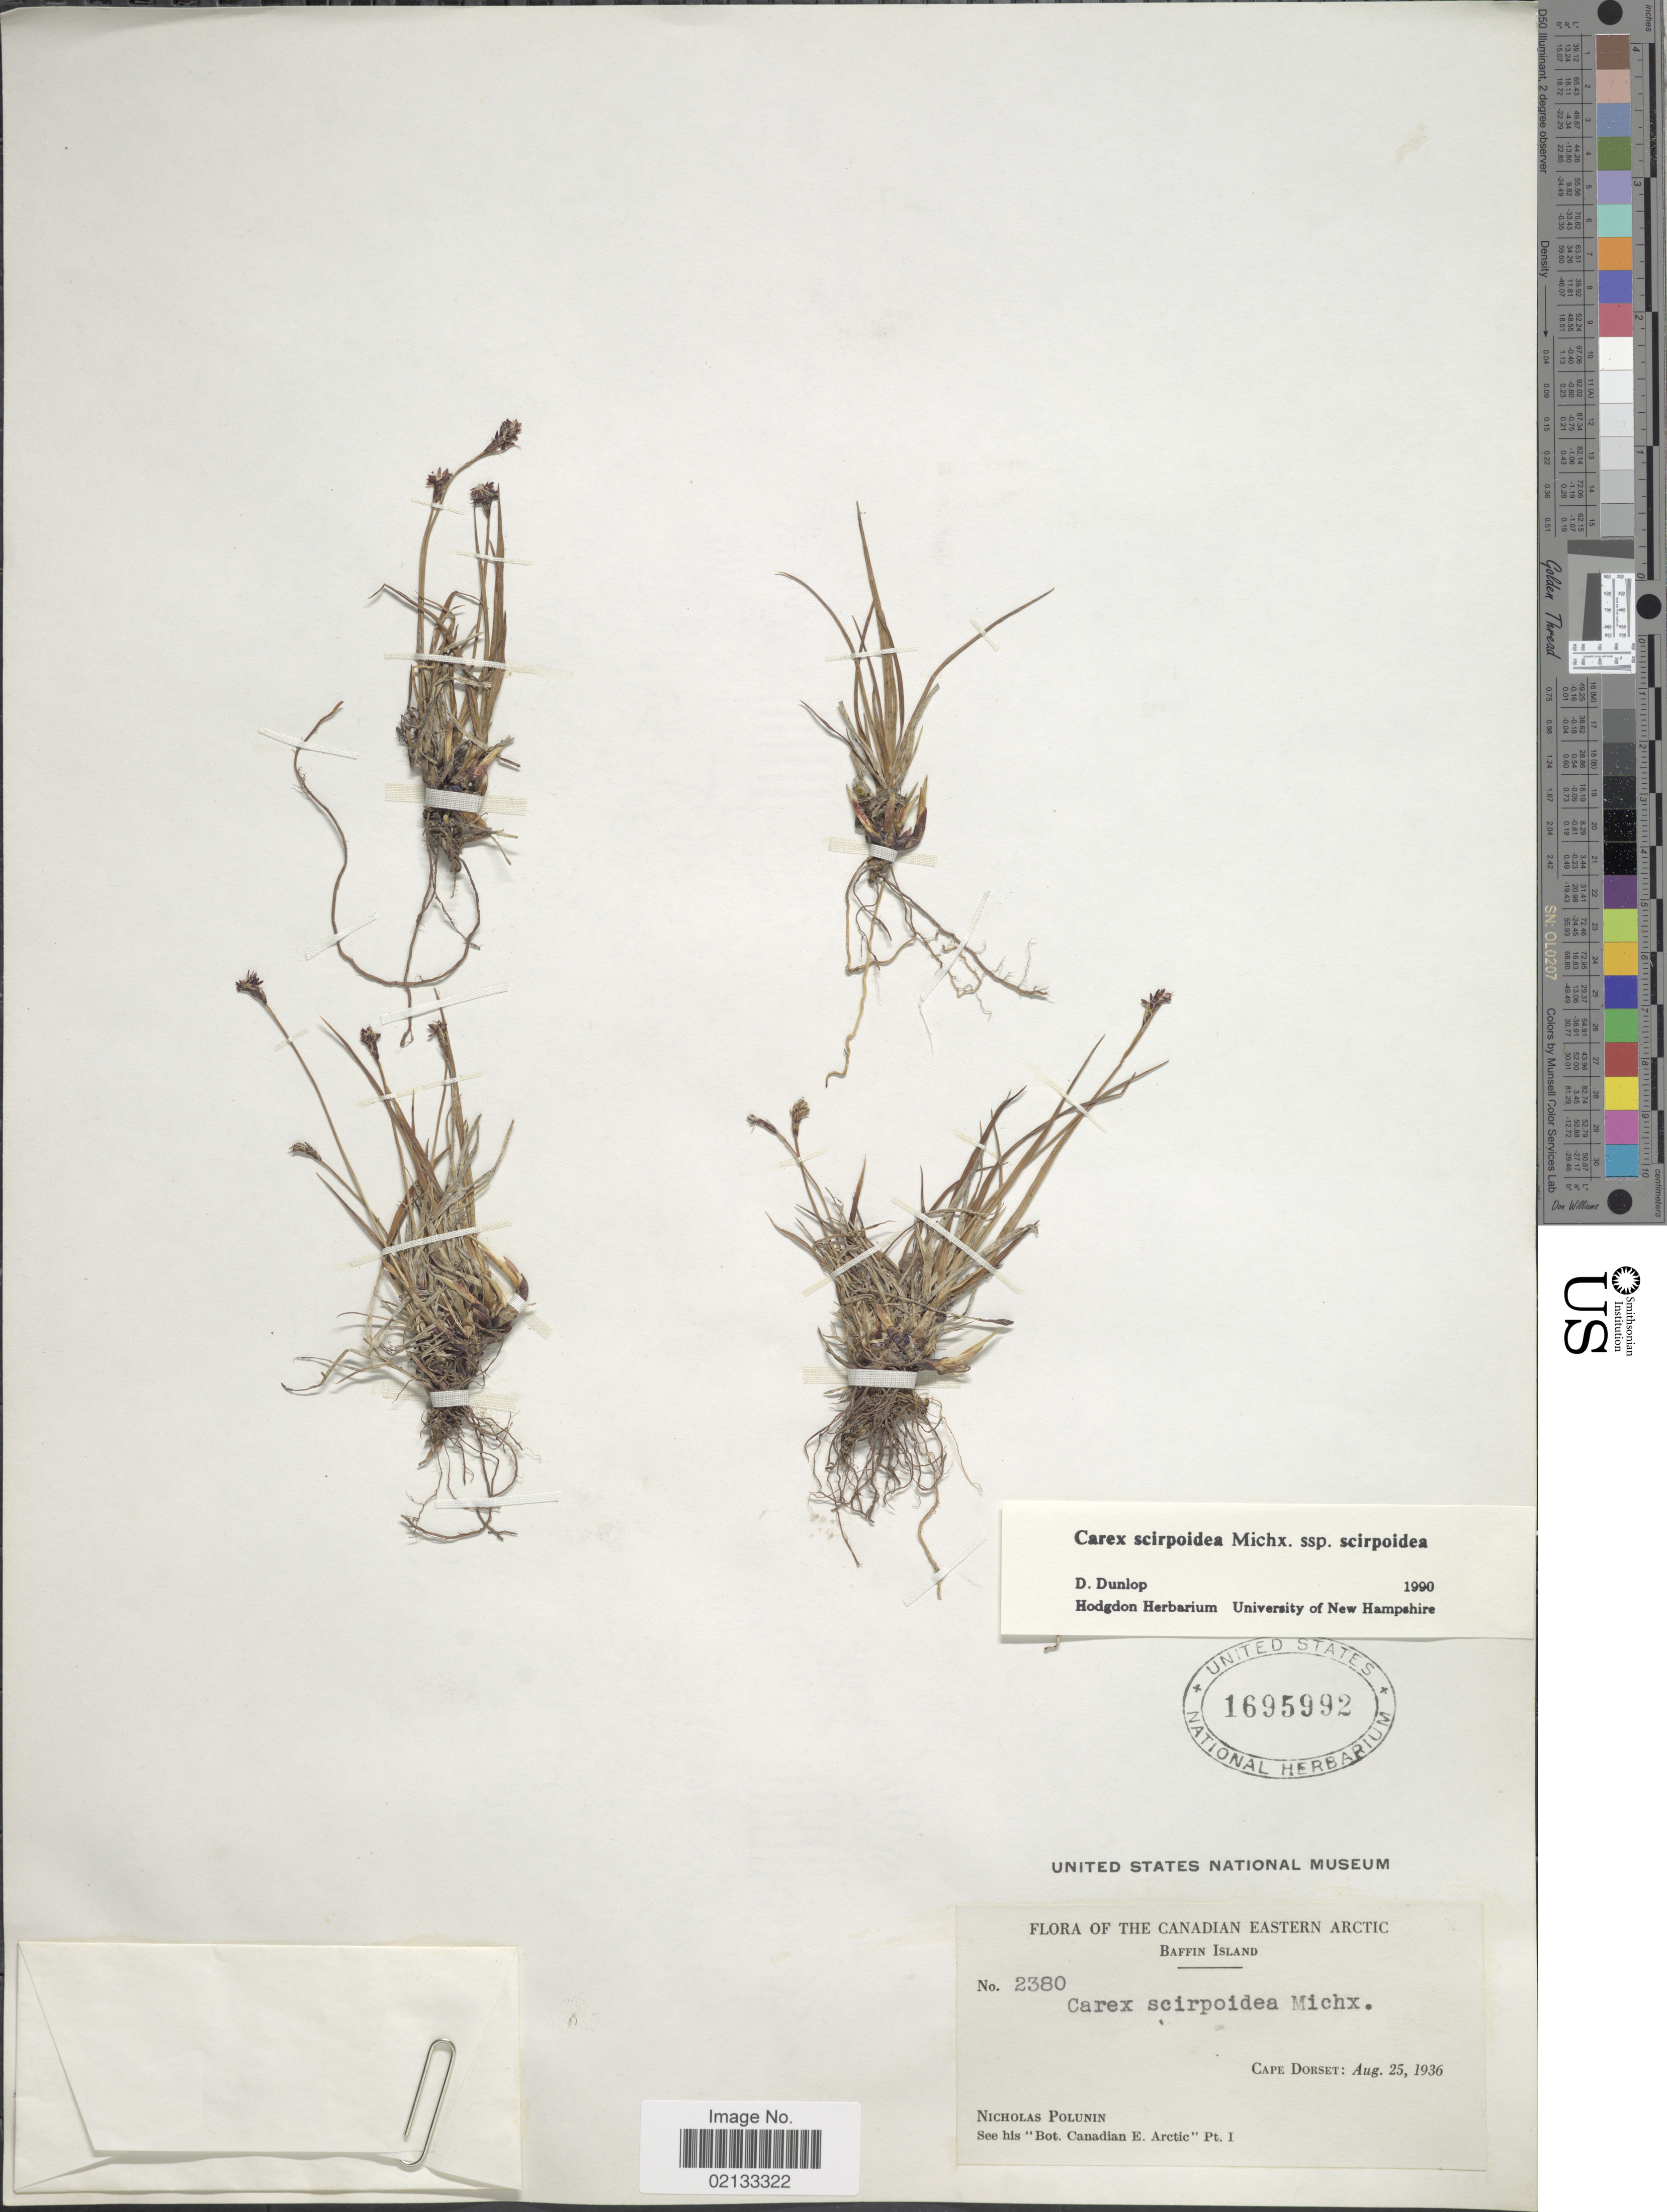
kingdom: Plantae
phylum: Tracheophyta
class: Liliopsida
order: Poales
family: Cyperaceae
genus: Carex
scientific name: Carex scirpoidea subsp. scirpoidea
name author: Michx.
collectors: N. V. Polunin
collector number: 2380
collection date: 1936-08-25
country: Canada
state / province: Nunavut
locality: The Canadian Eastern Arctic, Baffin Island, Cape Dorset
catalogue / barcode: US 1695992